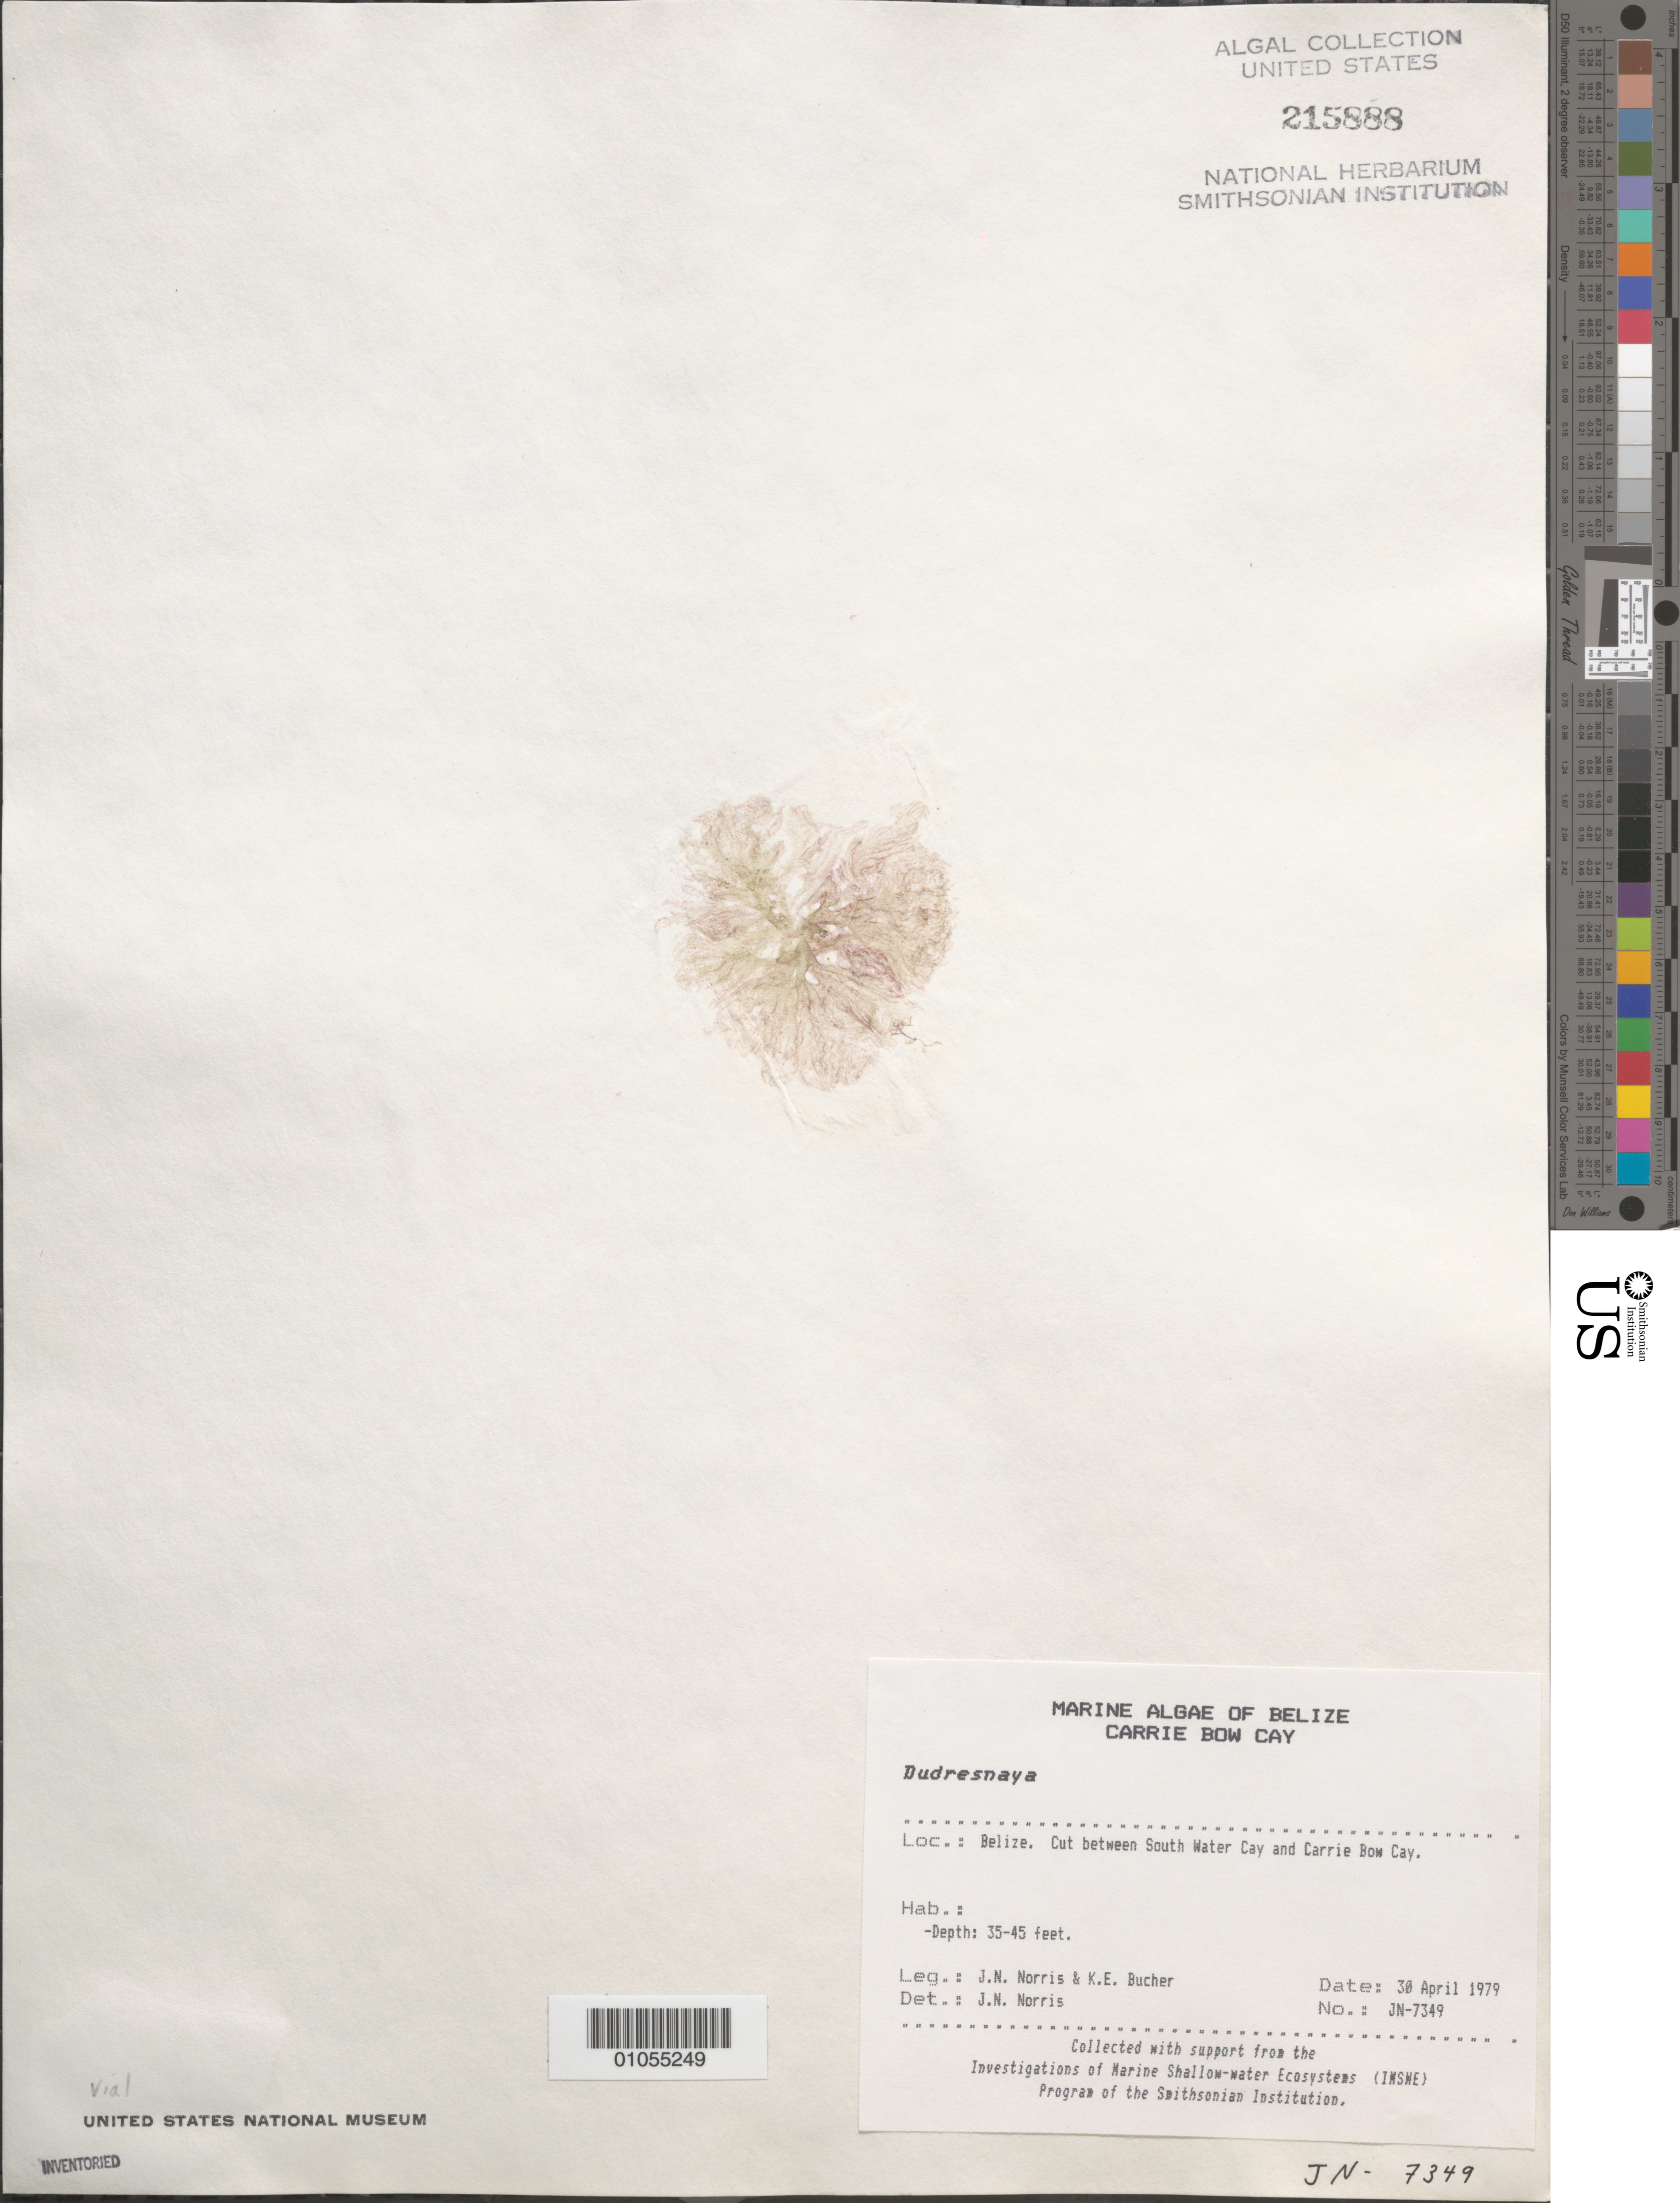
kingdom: Plantae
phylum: Rhodophyta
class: Florideophyceae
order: Gigartinales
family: Dumontiaceae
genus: Dudresnaya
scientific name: Dudresnaya sp.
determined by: Norris, James N.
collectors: J. N. Norris & K. E. Bucher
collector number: JN-7349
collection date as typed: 30 Apr 1979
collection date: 1979-04-30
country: Belize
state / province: Stann Creek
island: Carrie Bow Cay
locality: Cut between South Water Cay and Carrie Bow Cay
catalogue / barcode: US 215888